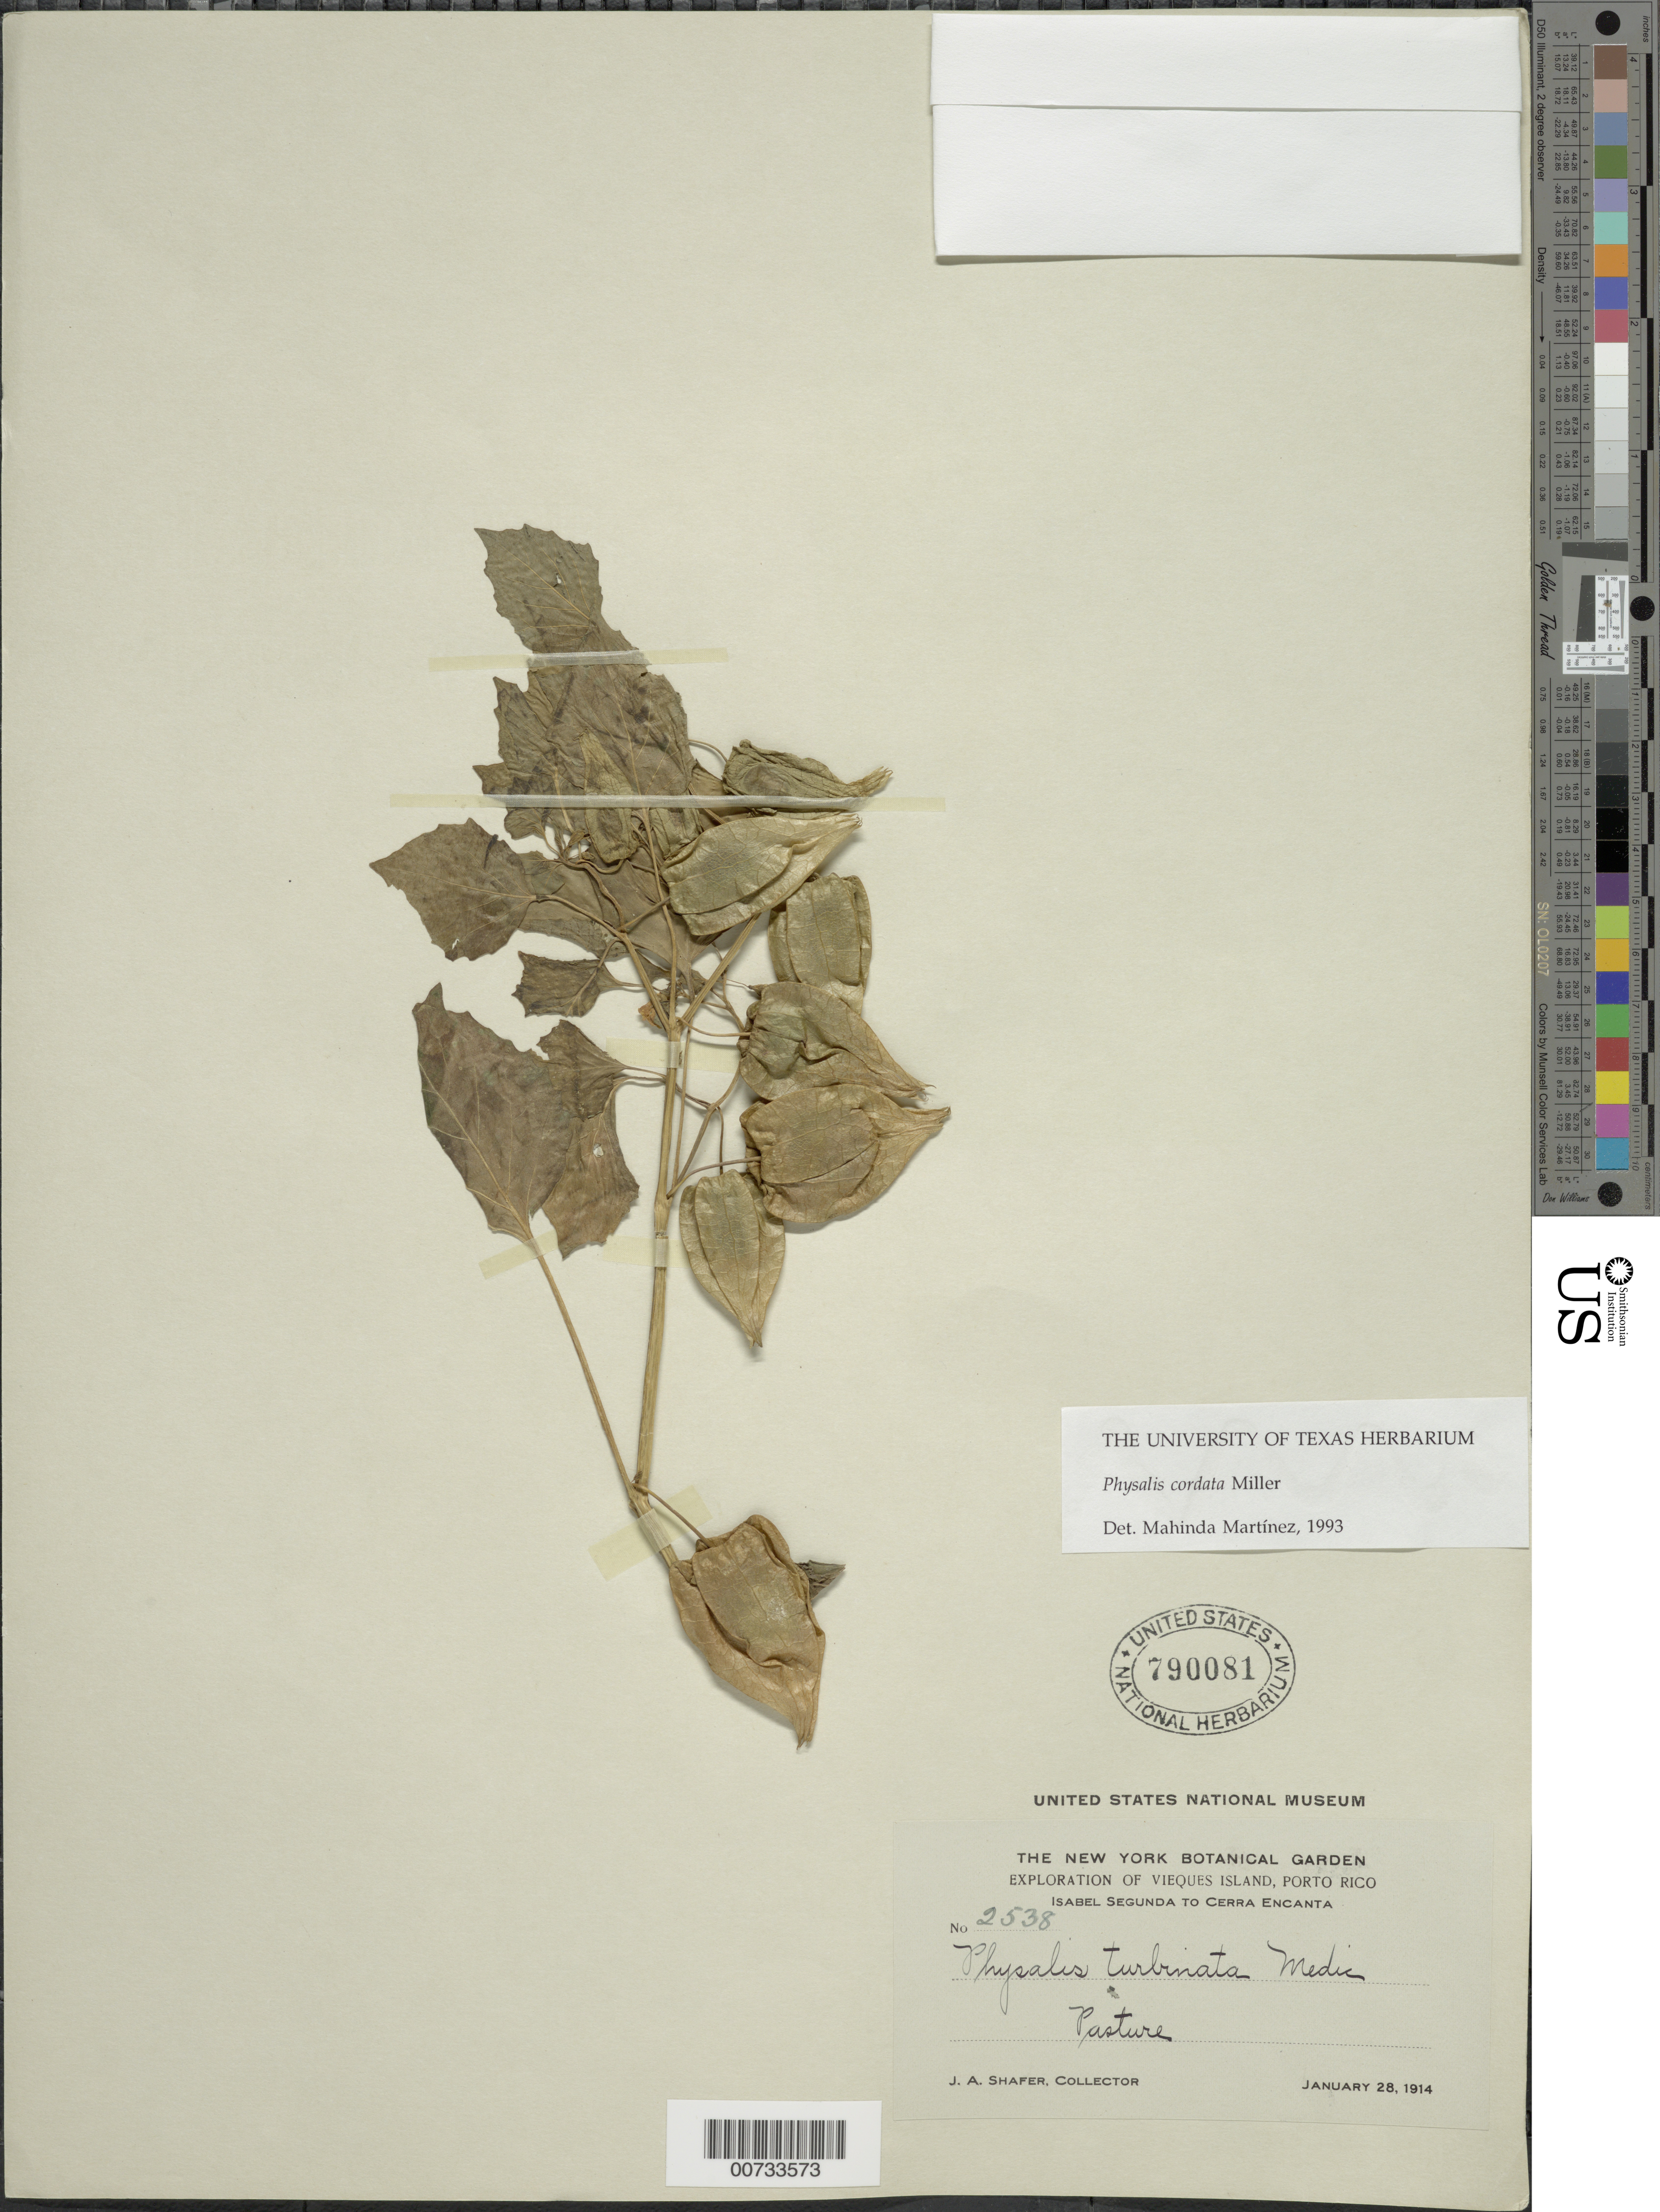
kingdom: Plantae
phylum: Tracheophyta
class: Magnoliopsida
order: Solanales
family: Solanaceae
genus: Physalis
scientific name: Physalis cordata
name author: Mill.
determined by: Martinez, M.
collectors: J. A. Shafer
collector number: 2538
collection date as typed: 28 Jan 1914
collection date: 1914-01-28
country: Puerto Rico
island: Vieques I.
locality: Isabel Segunda to Cerra Encanta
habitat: Pasture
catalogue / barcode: US 790081